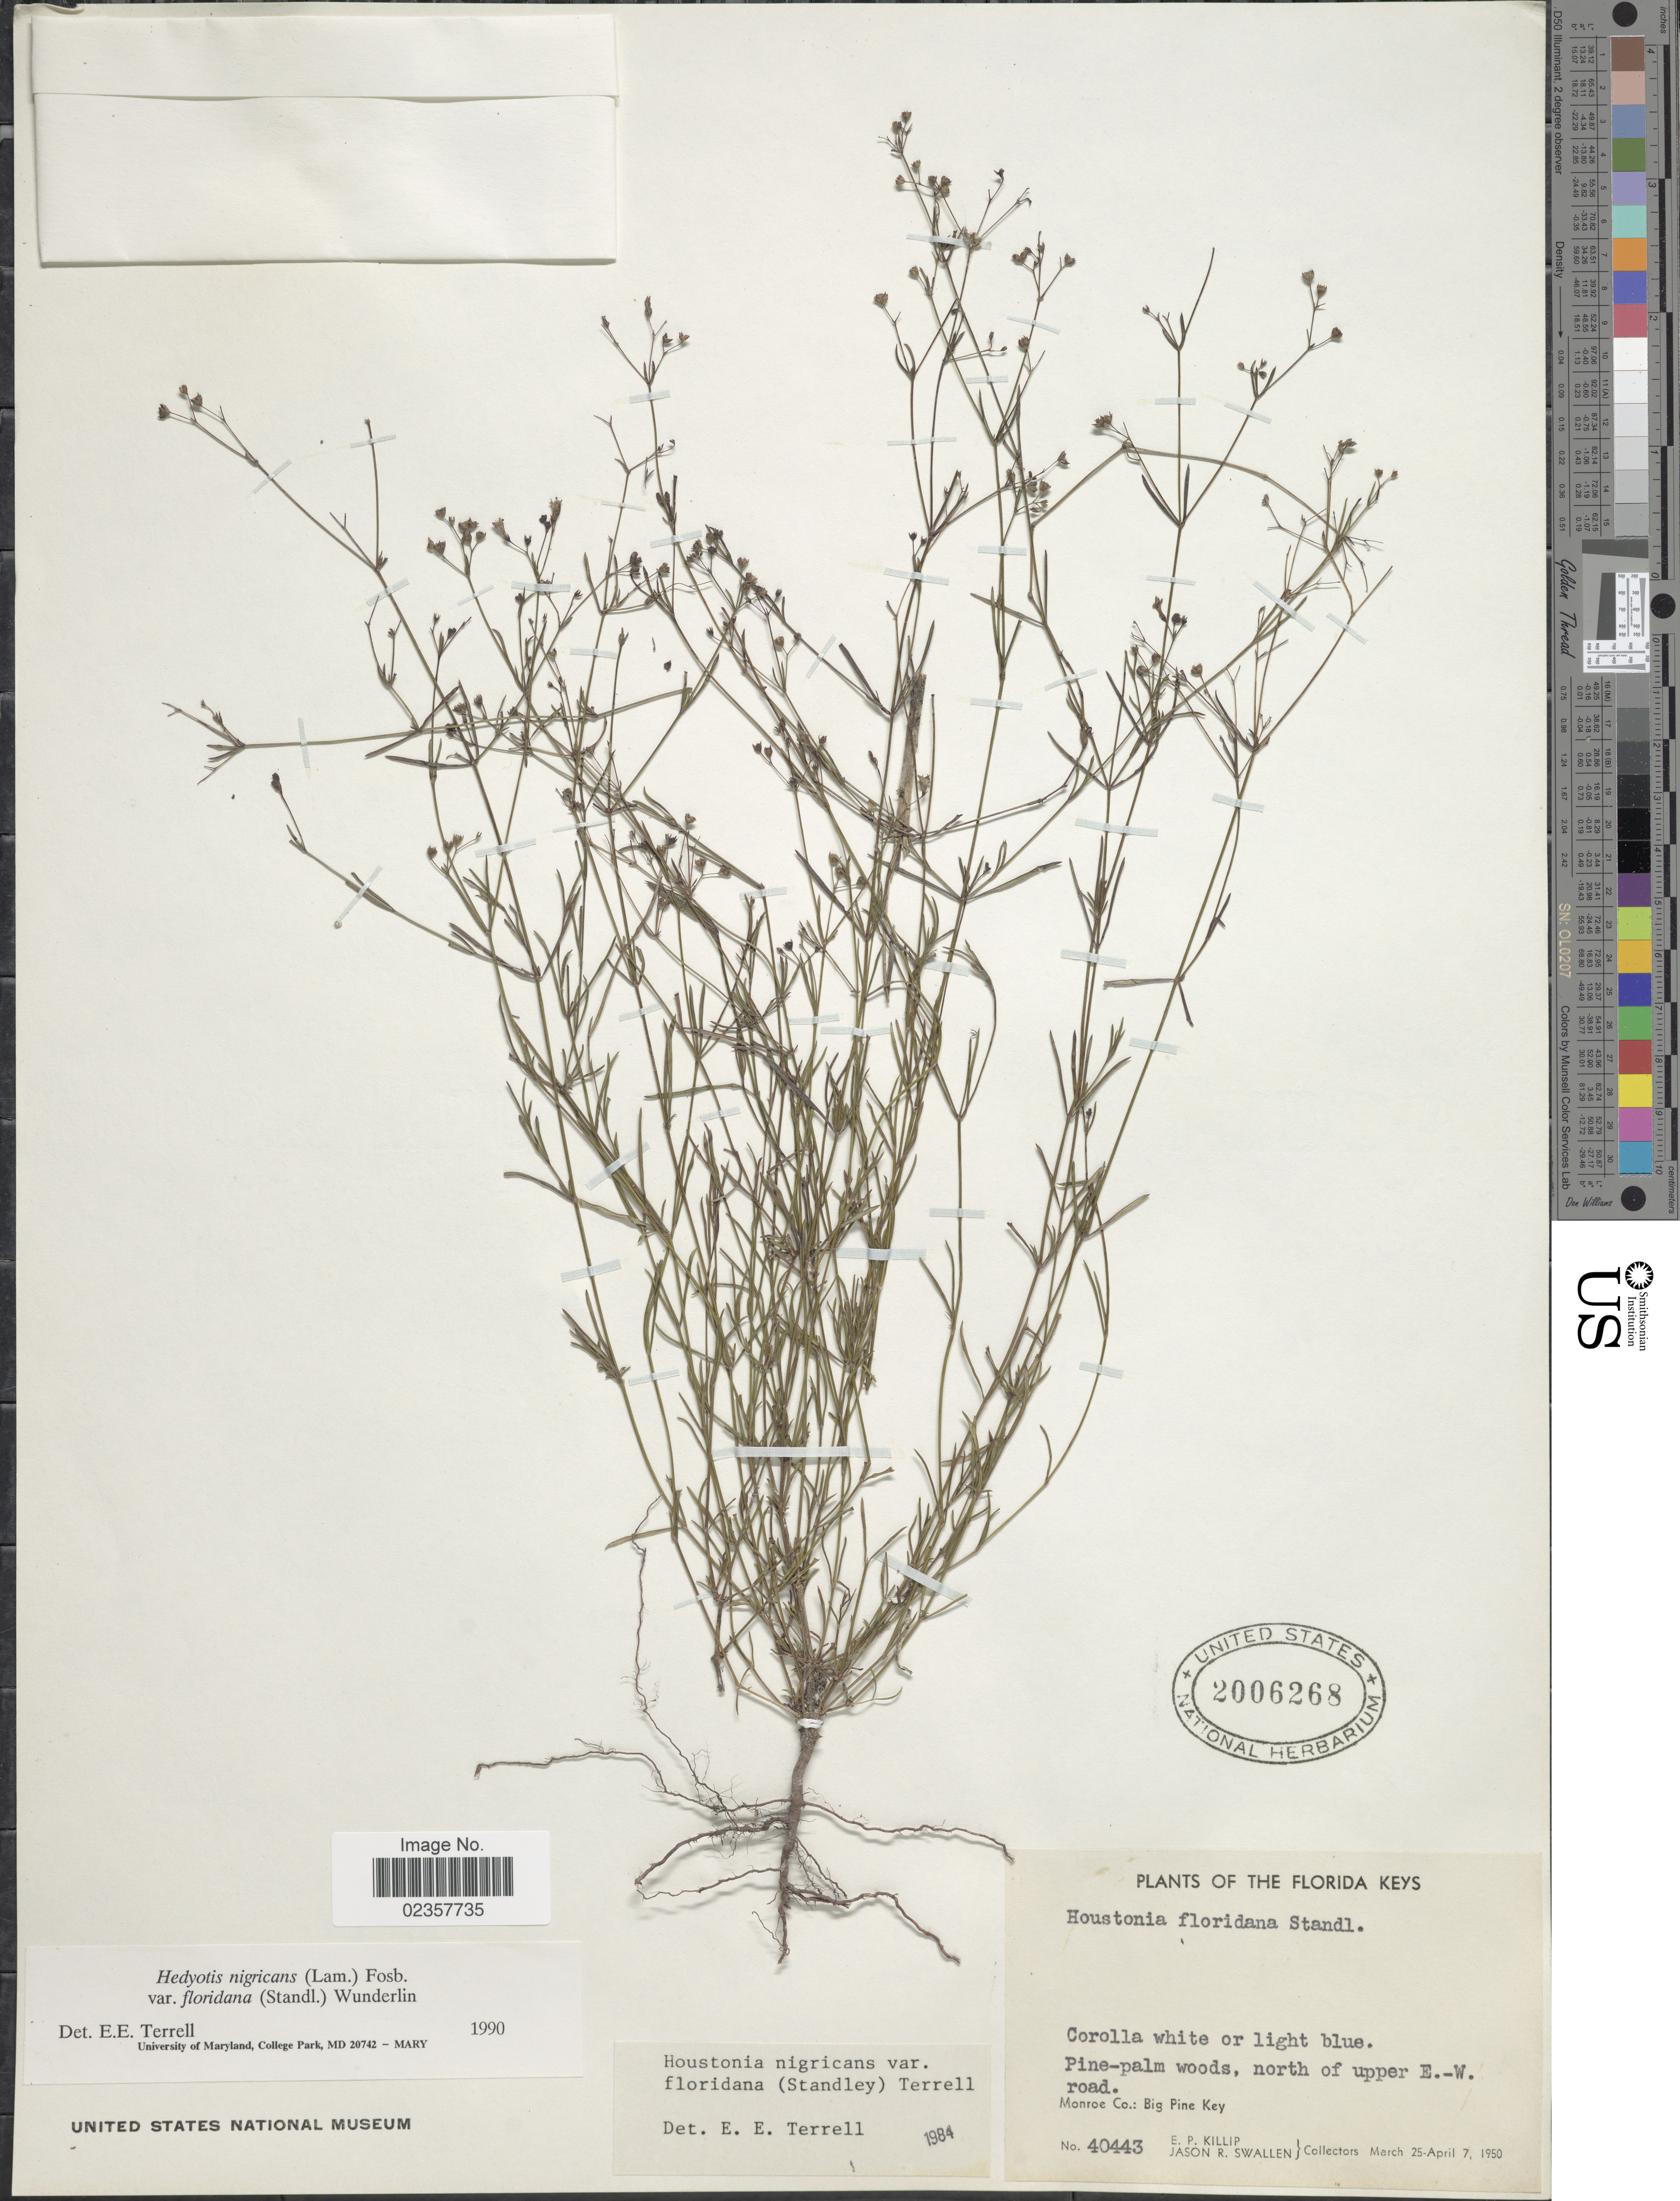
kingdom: Plantae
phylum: Tracheophyta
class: Magnoliopsida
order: Gentianales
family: Rubiaceae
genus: Houstonia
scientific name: Houstonia nigricans var. floridana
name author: (Standl.) Terrell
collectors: E. P. Killip & J. R. Swallen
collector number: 40443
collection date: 1950-03-25/1950-04-07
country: United States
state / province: Florida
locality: Florida Keys, Pine-palm woods, North of upper E.-W. road, Monroe Co.: Big Pine Key.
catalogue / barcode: US 2006268